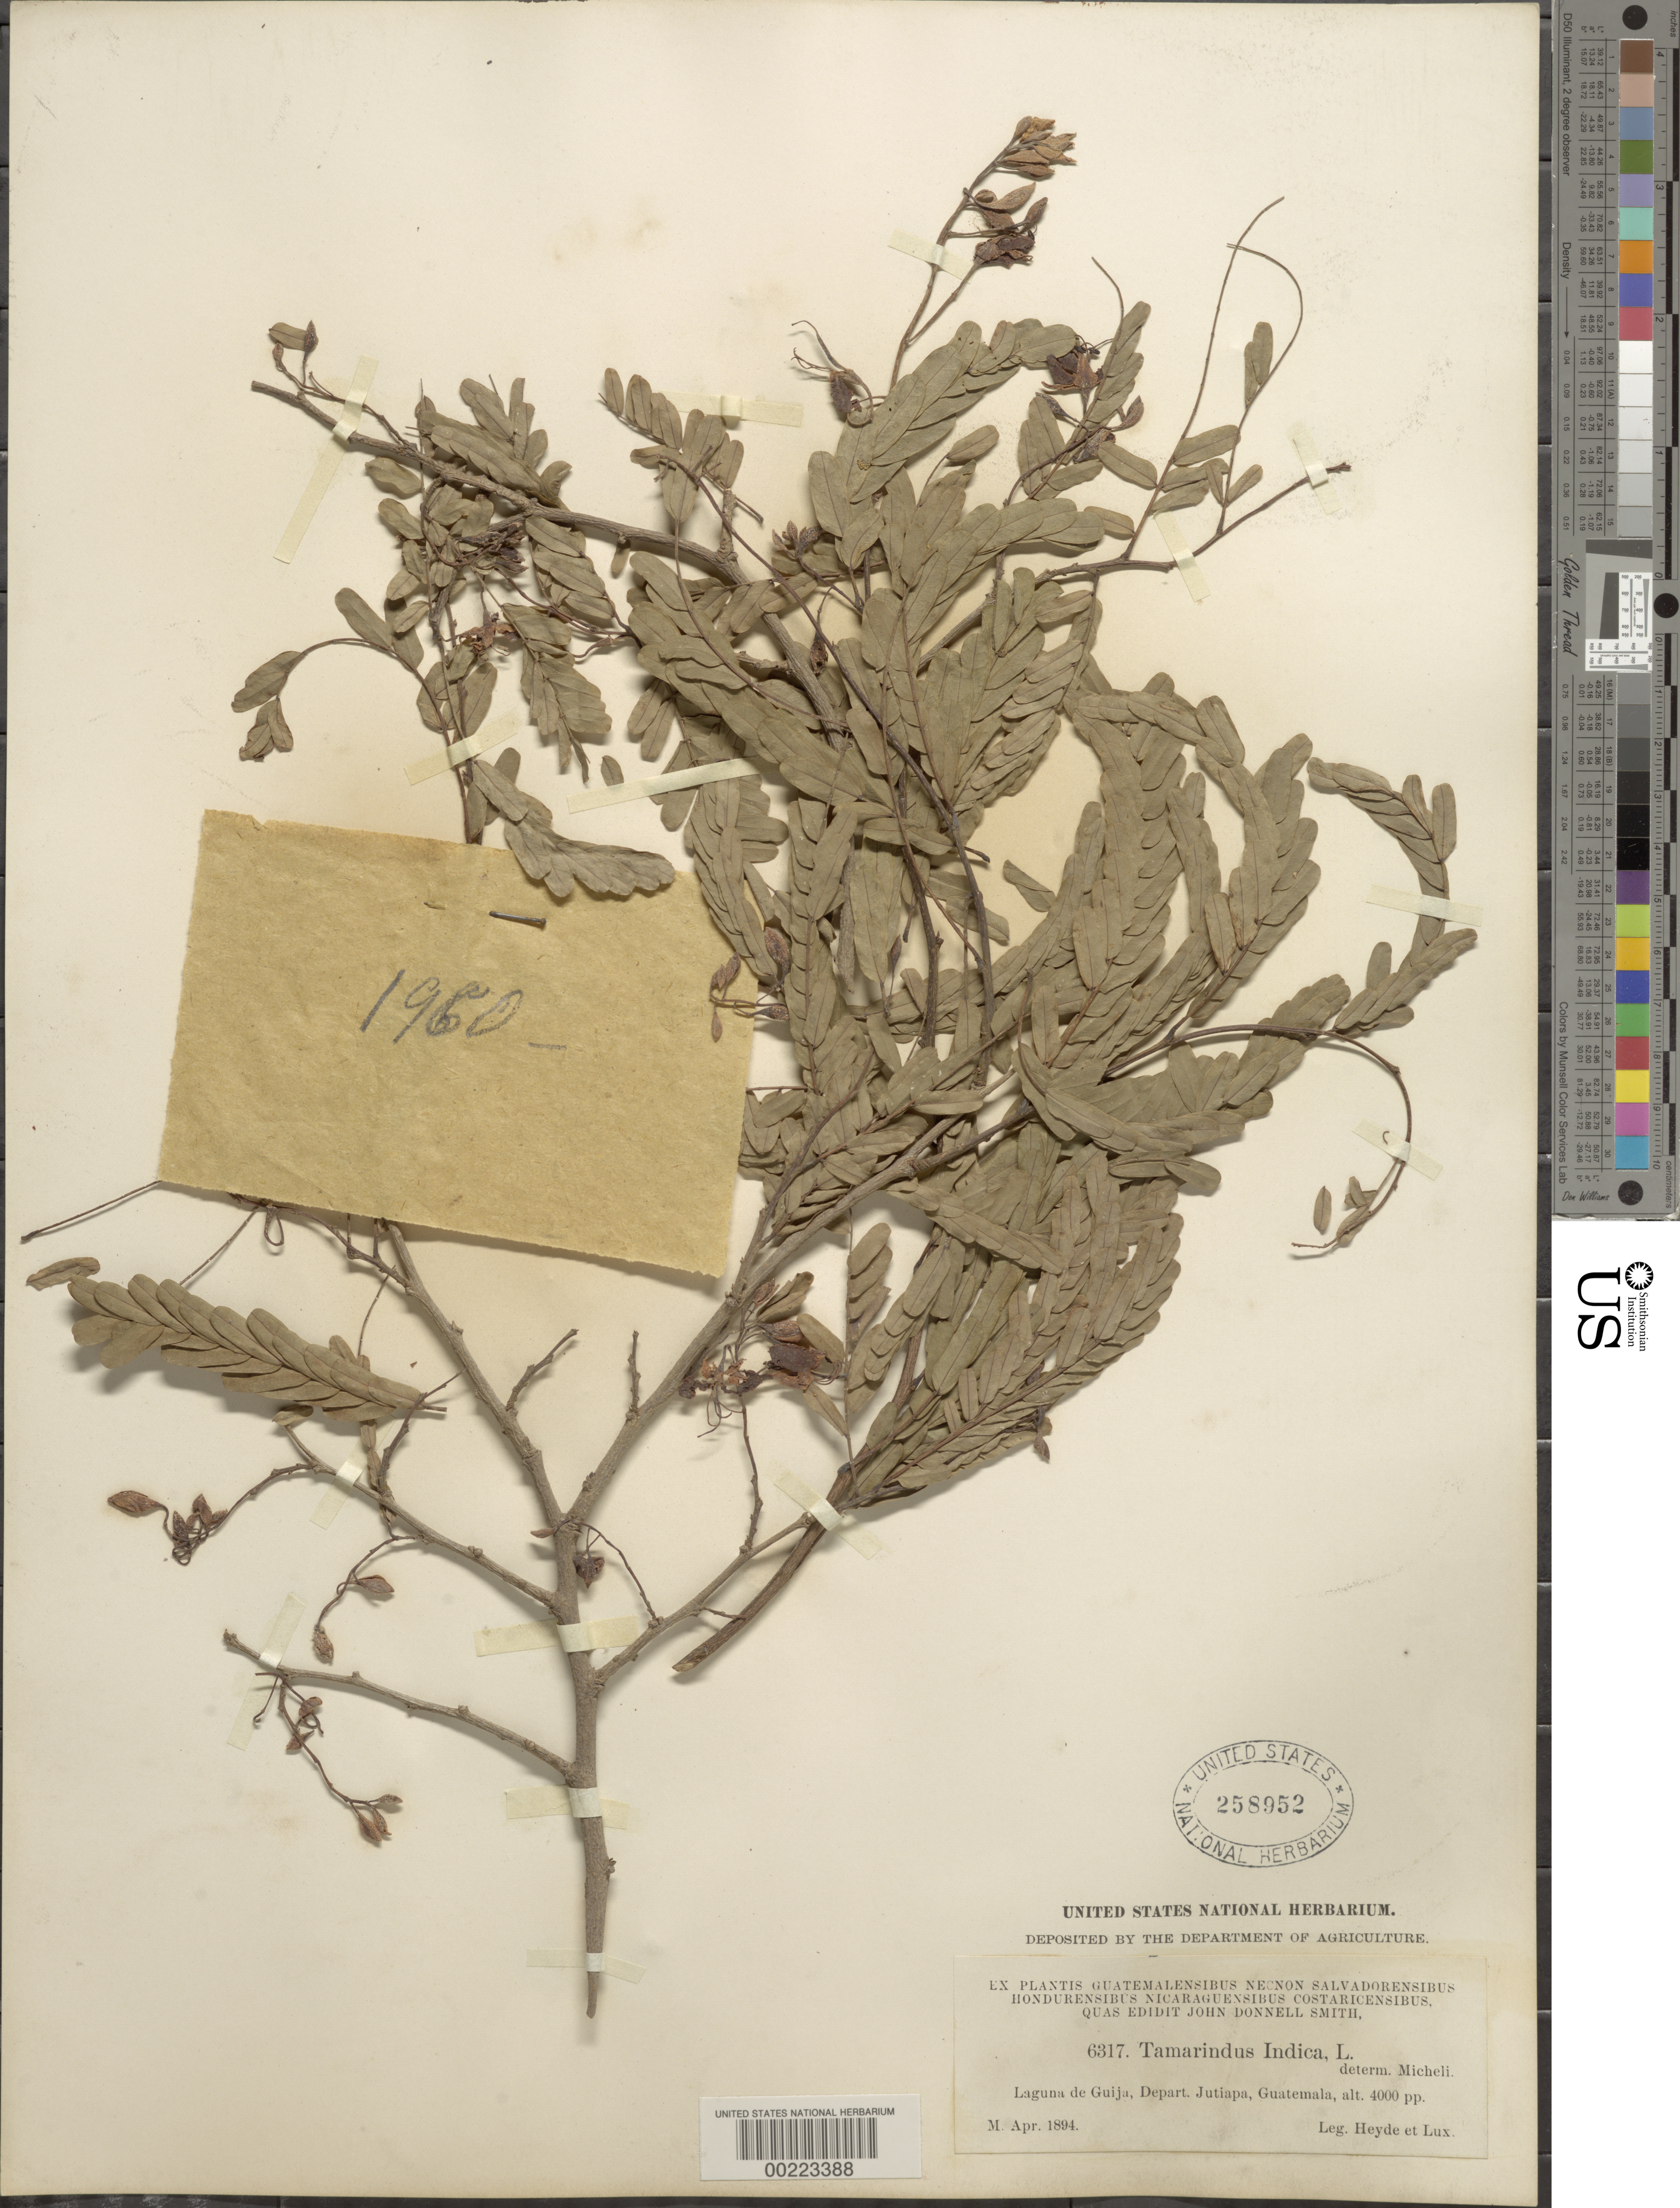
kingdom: Plantae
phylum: Tracheophyta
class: Magnoliopsida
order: Fabales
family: Fabaceae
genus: Tamarindus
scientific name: Tamarindus indica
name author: L.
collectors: E. T. Heyde & E. Lux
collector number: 6317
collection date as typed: Apr 1894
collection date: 1894-04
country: Guatemala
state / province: Jutiapa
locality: Laguna de Guija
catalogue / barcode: US 258952